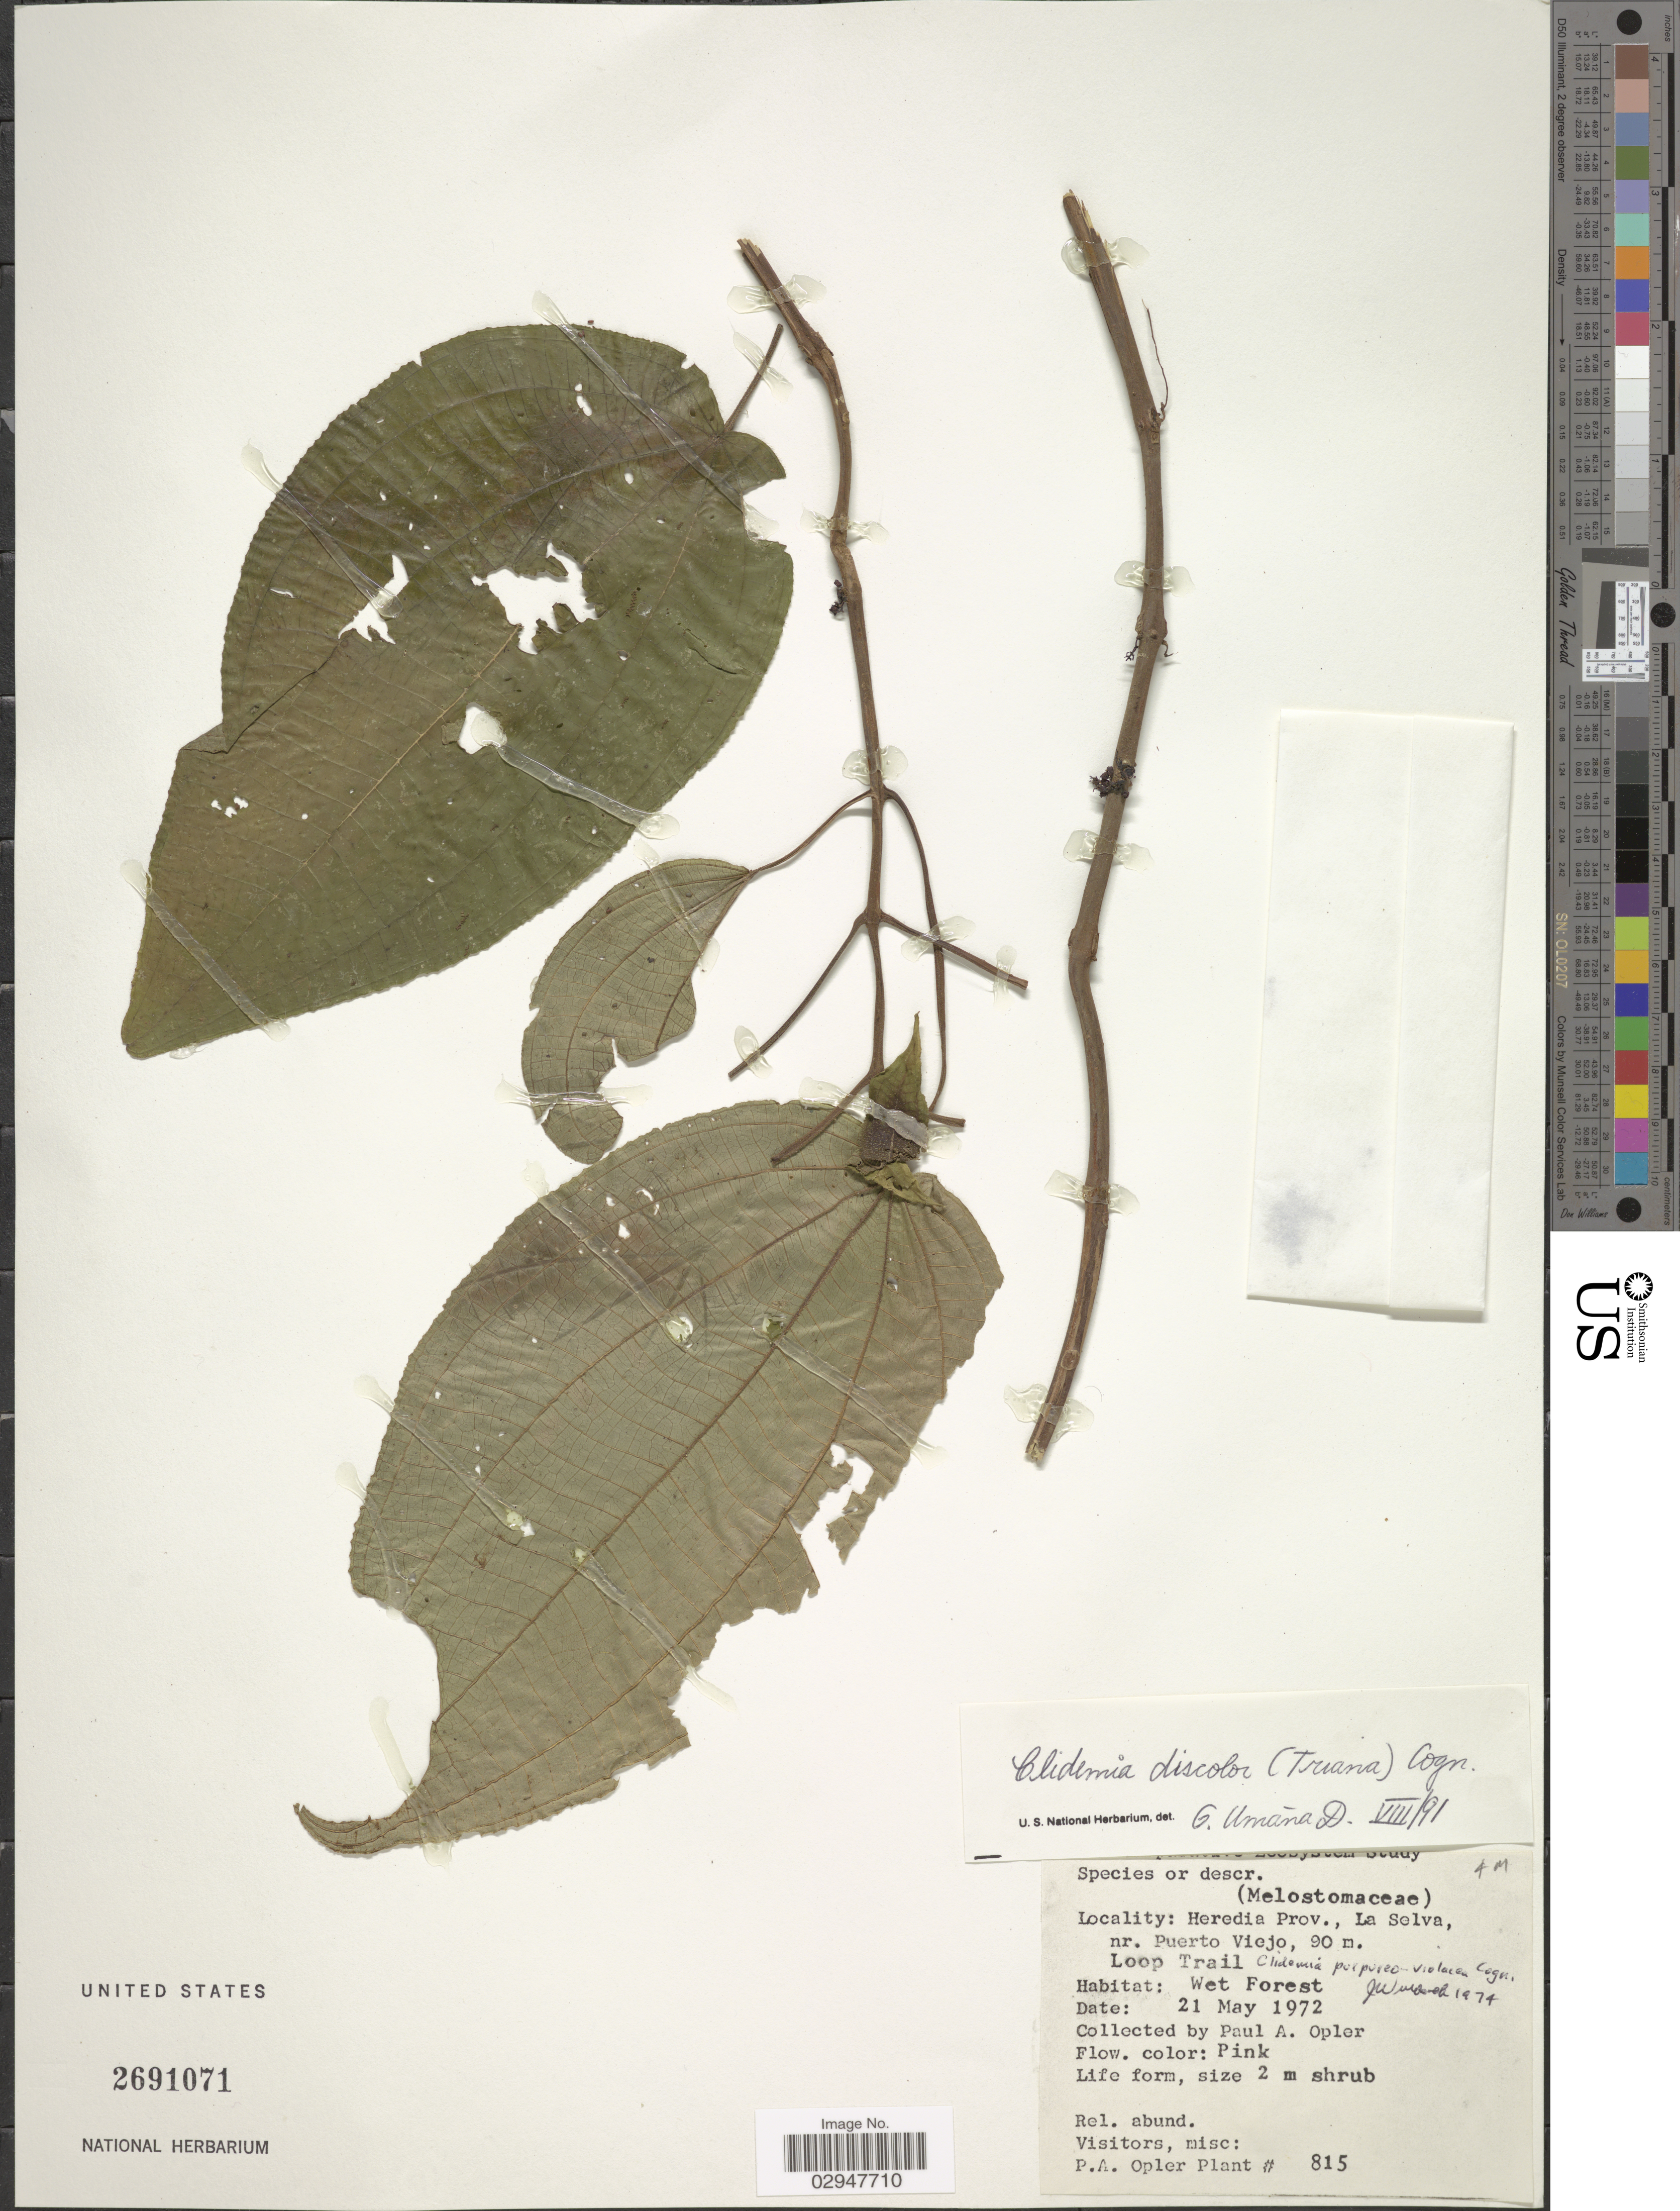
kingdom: Plantae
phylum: Tracheophyta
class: Magnoliopsida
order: Myrtales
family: Melastomataceae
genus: Clidemia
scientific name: Clidemia discolor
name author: (Triana) Cogn.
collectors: P. Opler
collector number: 815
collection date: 1972-05-21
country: Costa Rica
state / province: Heredia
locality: La Selva, nr. Puerti Viejo, Loop Trail.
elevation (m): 90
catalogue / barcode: US 2691071